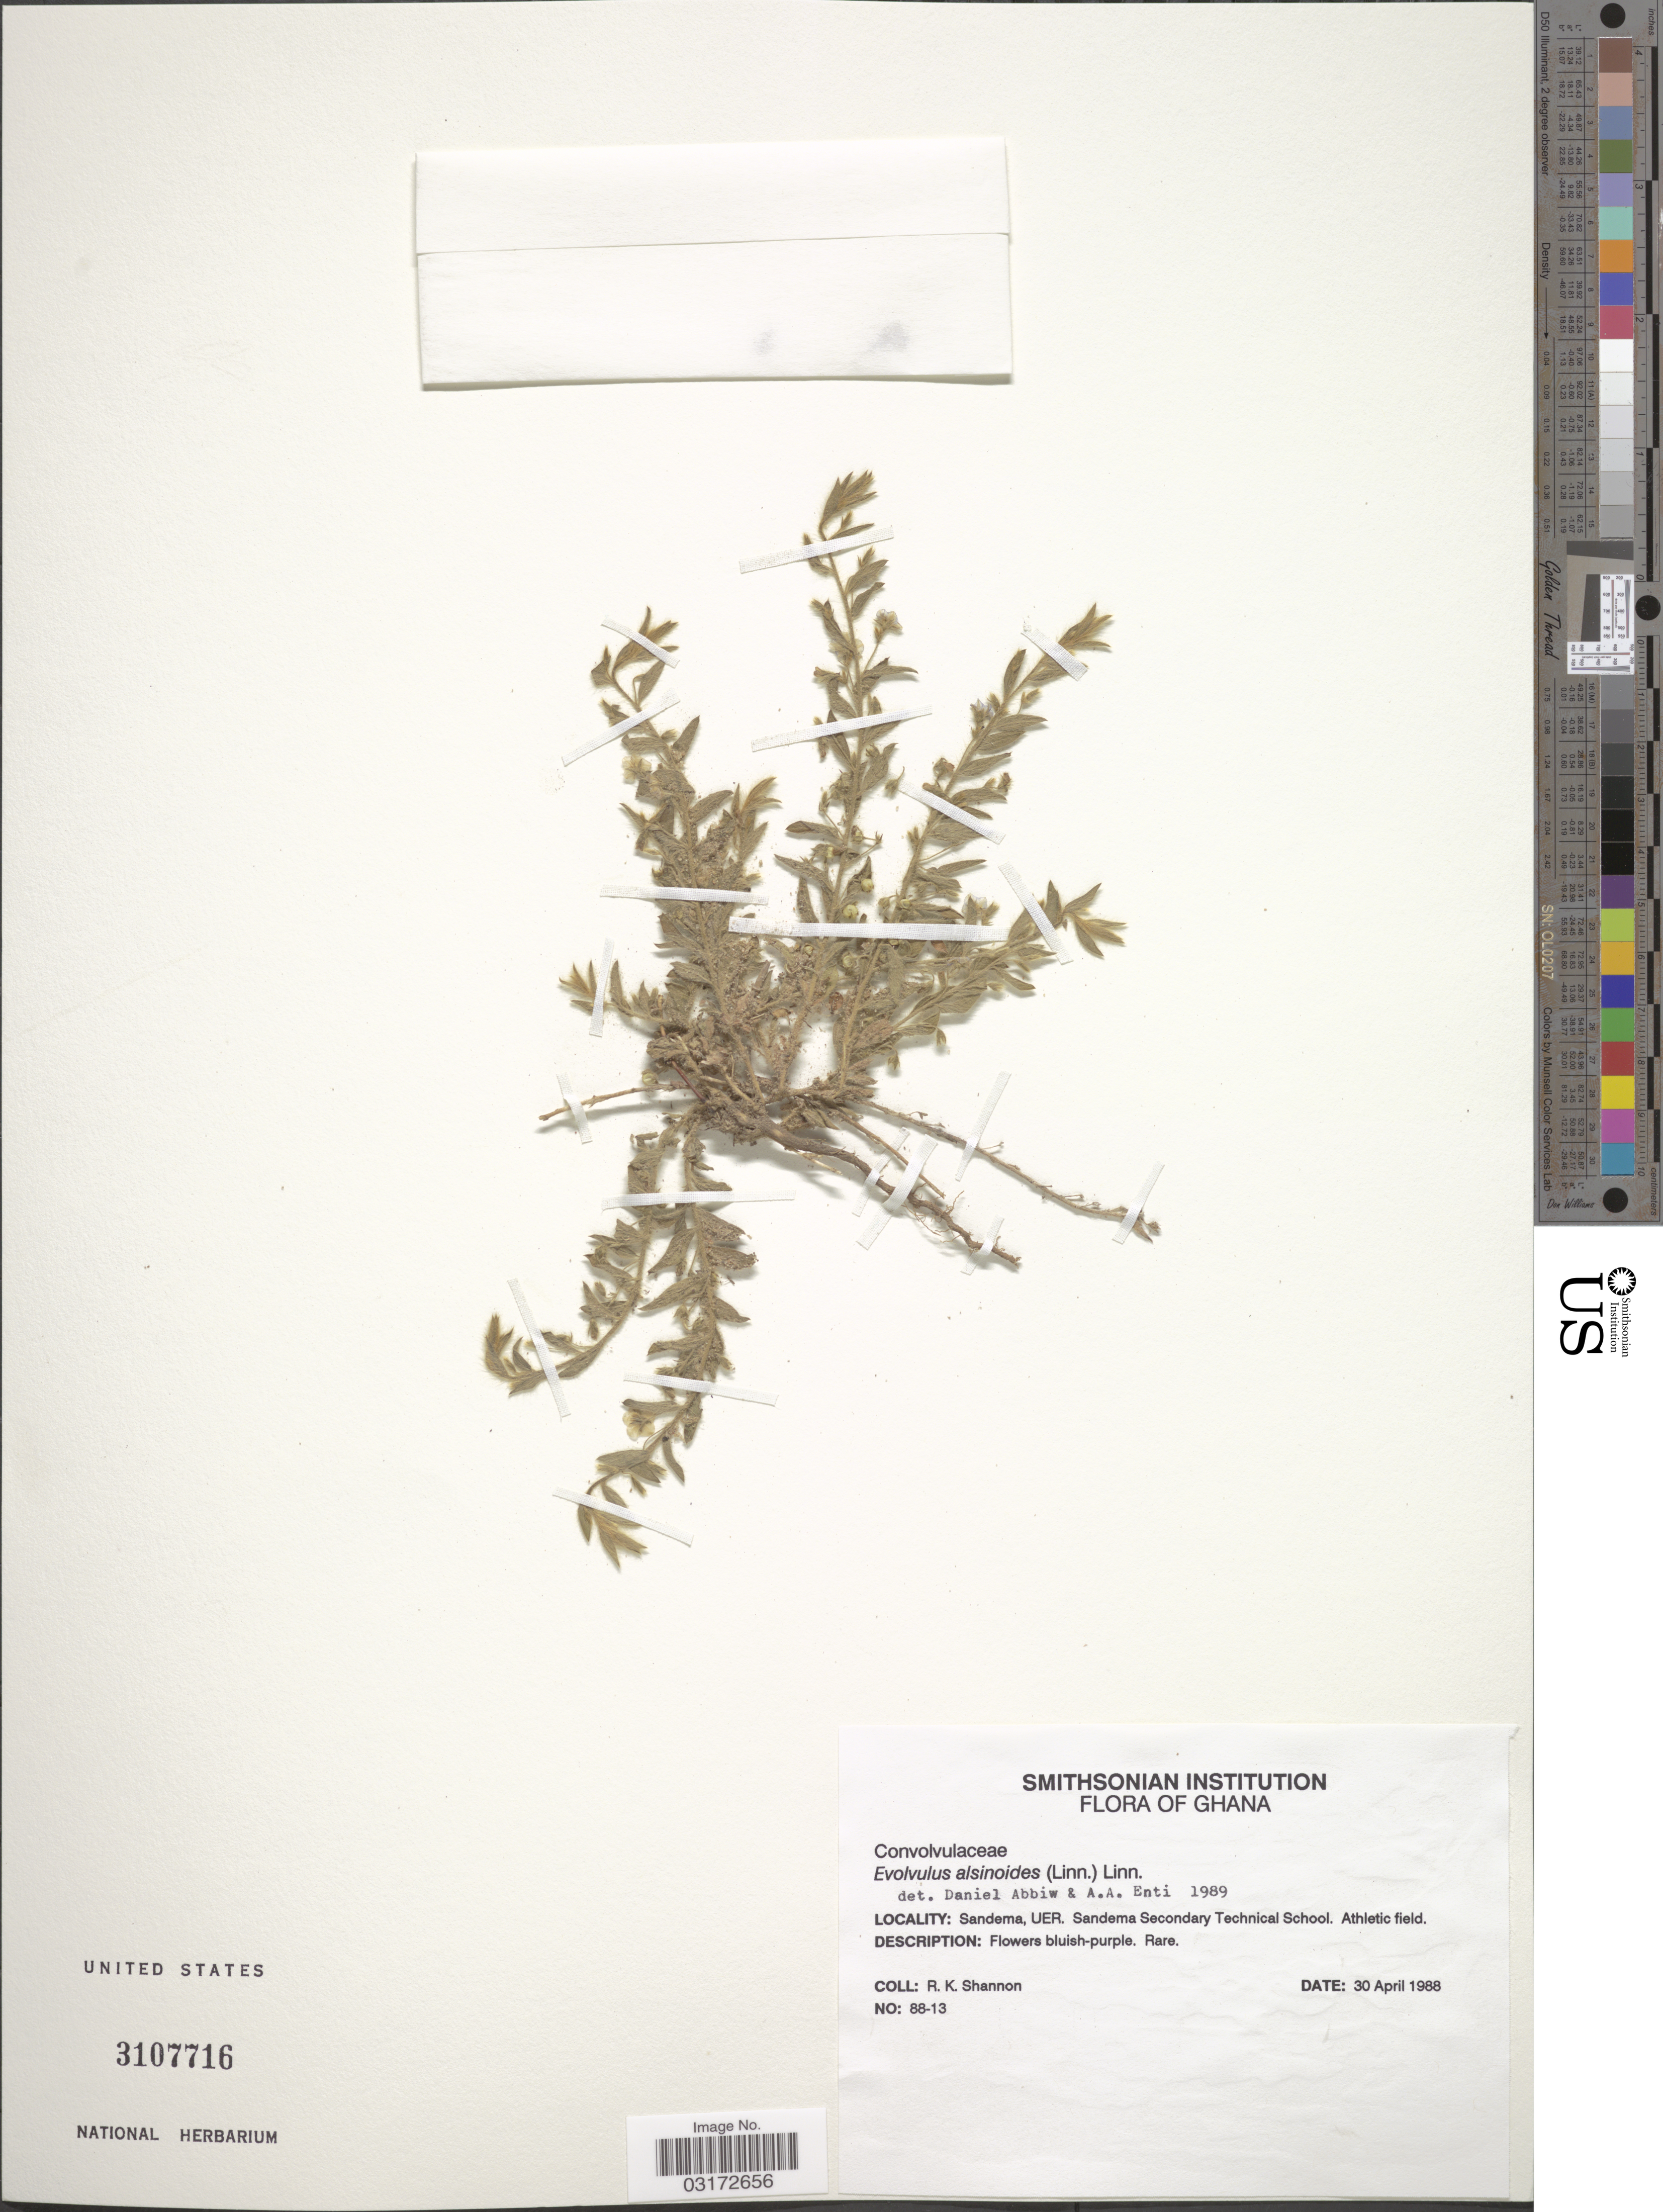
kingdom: Plantae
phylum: Tracheophyta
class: Magnoliopsida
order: Solanales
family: Convolvulaceae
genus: Evolvulus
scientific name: Evolvulus alsinoides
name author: (L.) L.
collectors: R. Shannon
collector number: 88-13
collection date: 1988-04-30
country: Ghana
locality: Sandema, UER. Sandema Secondary Technical School. Athletic field.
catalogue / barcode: US 3107716